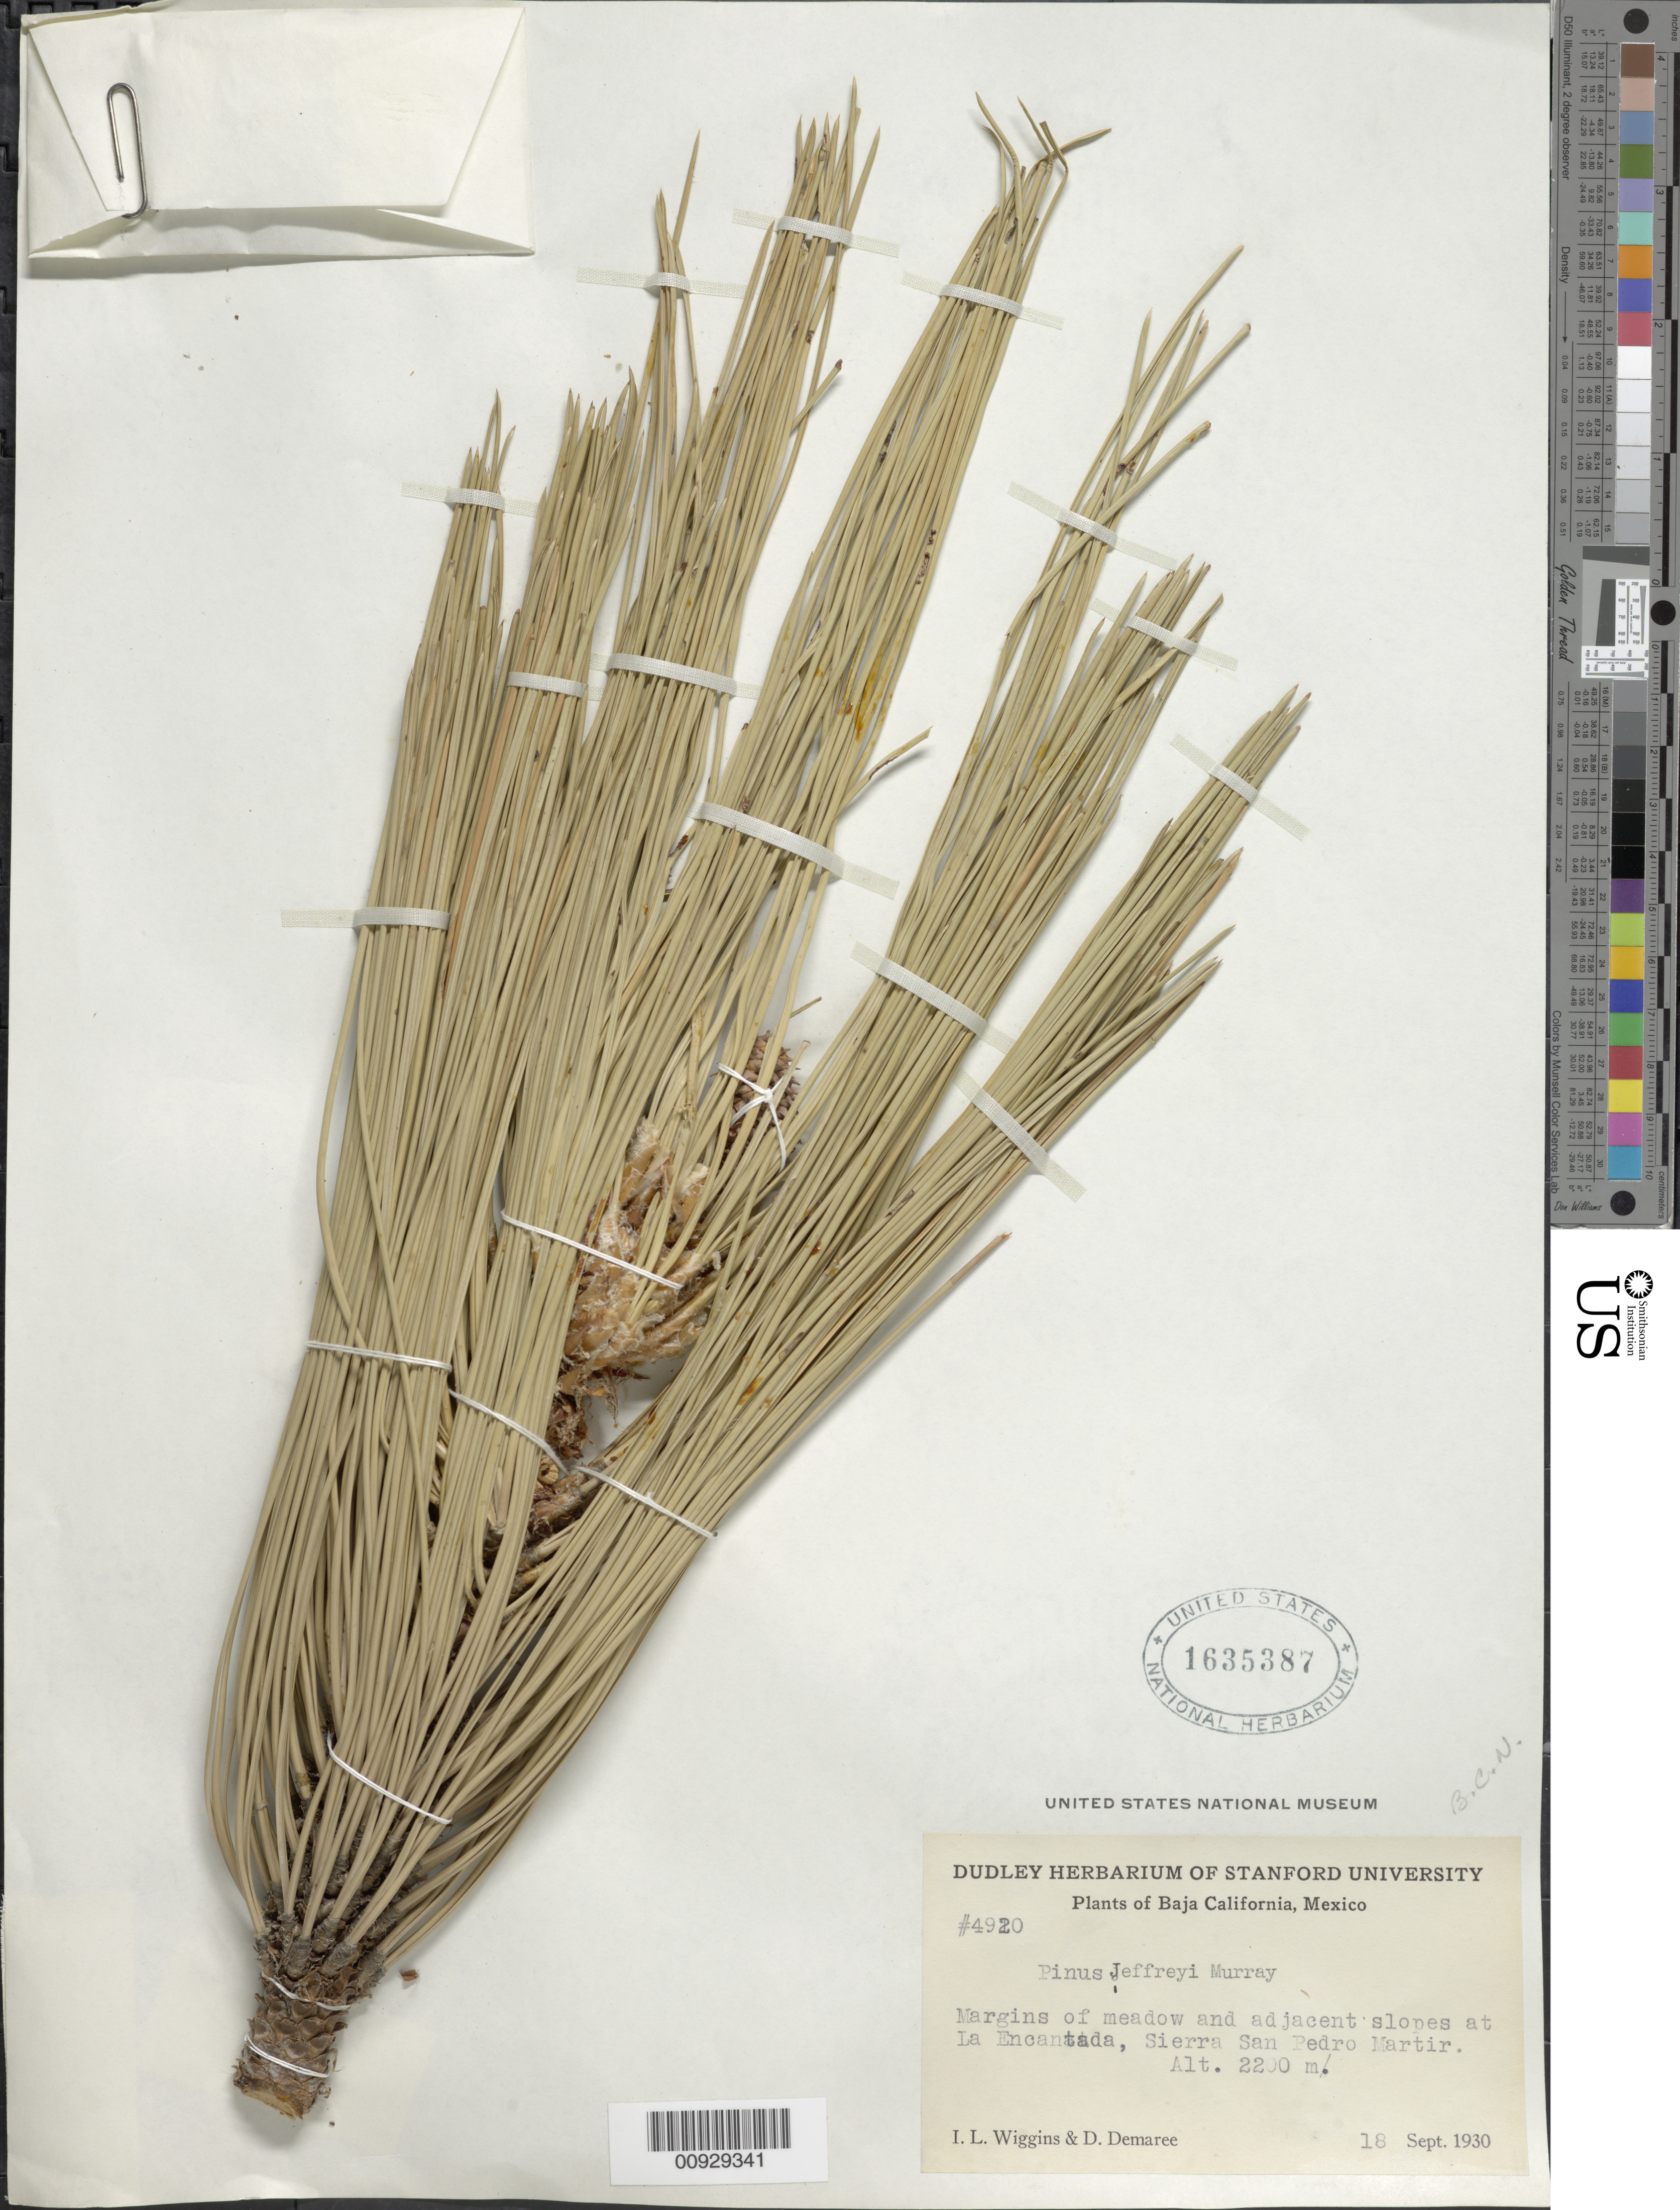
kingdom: Plantae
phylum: Tracheophyta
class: Pinopsida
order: Pinales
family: Pinaceae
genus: Pinus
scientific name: Pinus jeffreyi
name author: Balf.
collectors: I. L. Wiggins & D. Demaree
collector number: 4920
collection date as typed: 18 Sep 1930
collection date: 1930-09-18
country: Mexico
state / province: Baja California Norte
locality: La Encantada, Sierra San Pedro Mártir.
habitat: Margins of meadow and adjacent slopes.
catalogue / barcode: US 1635387